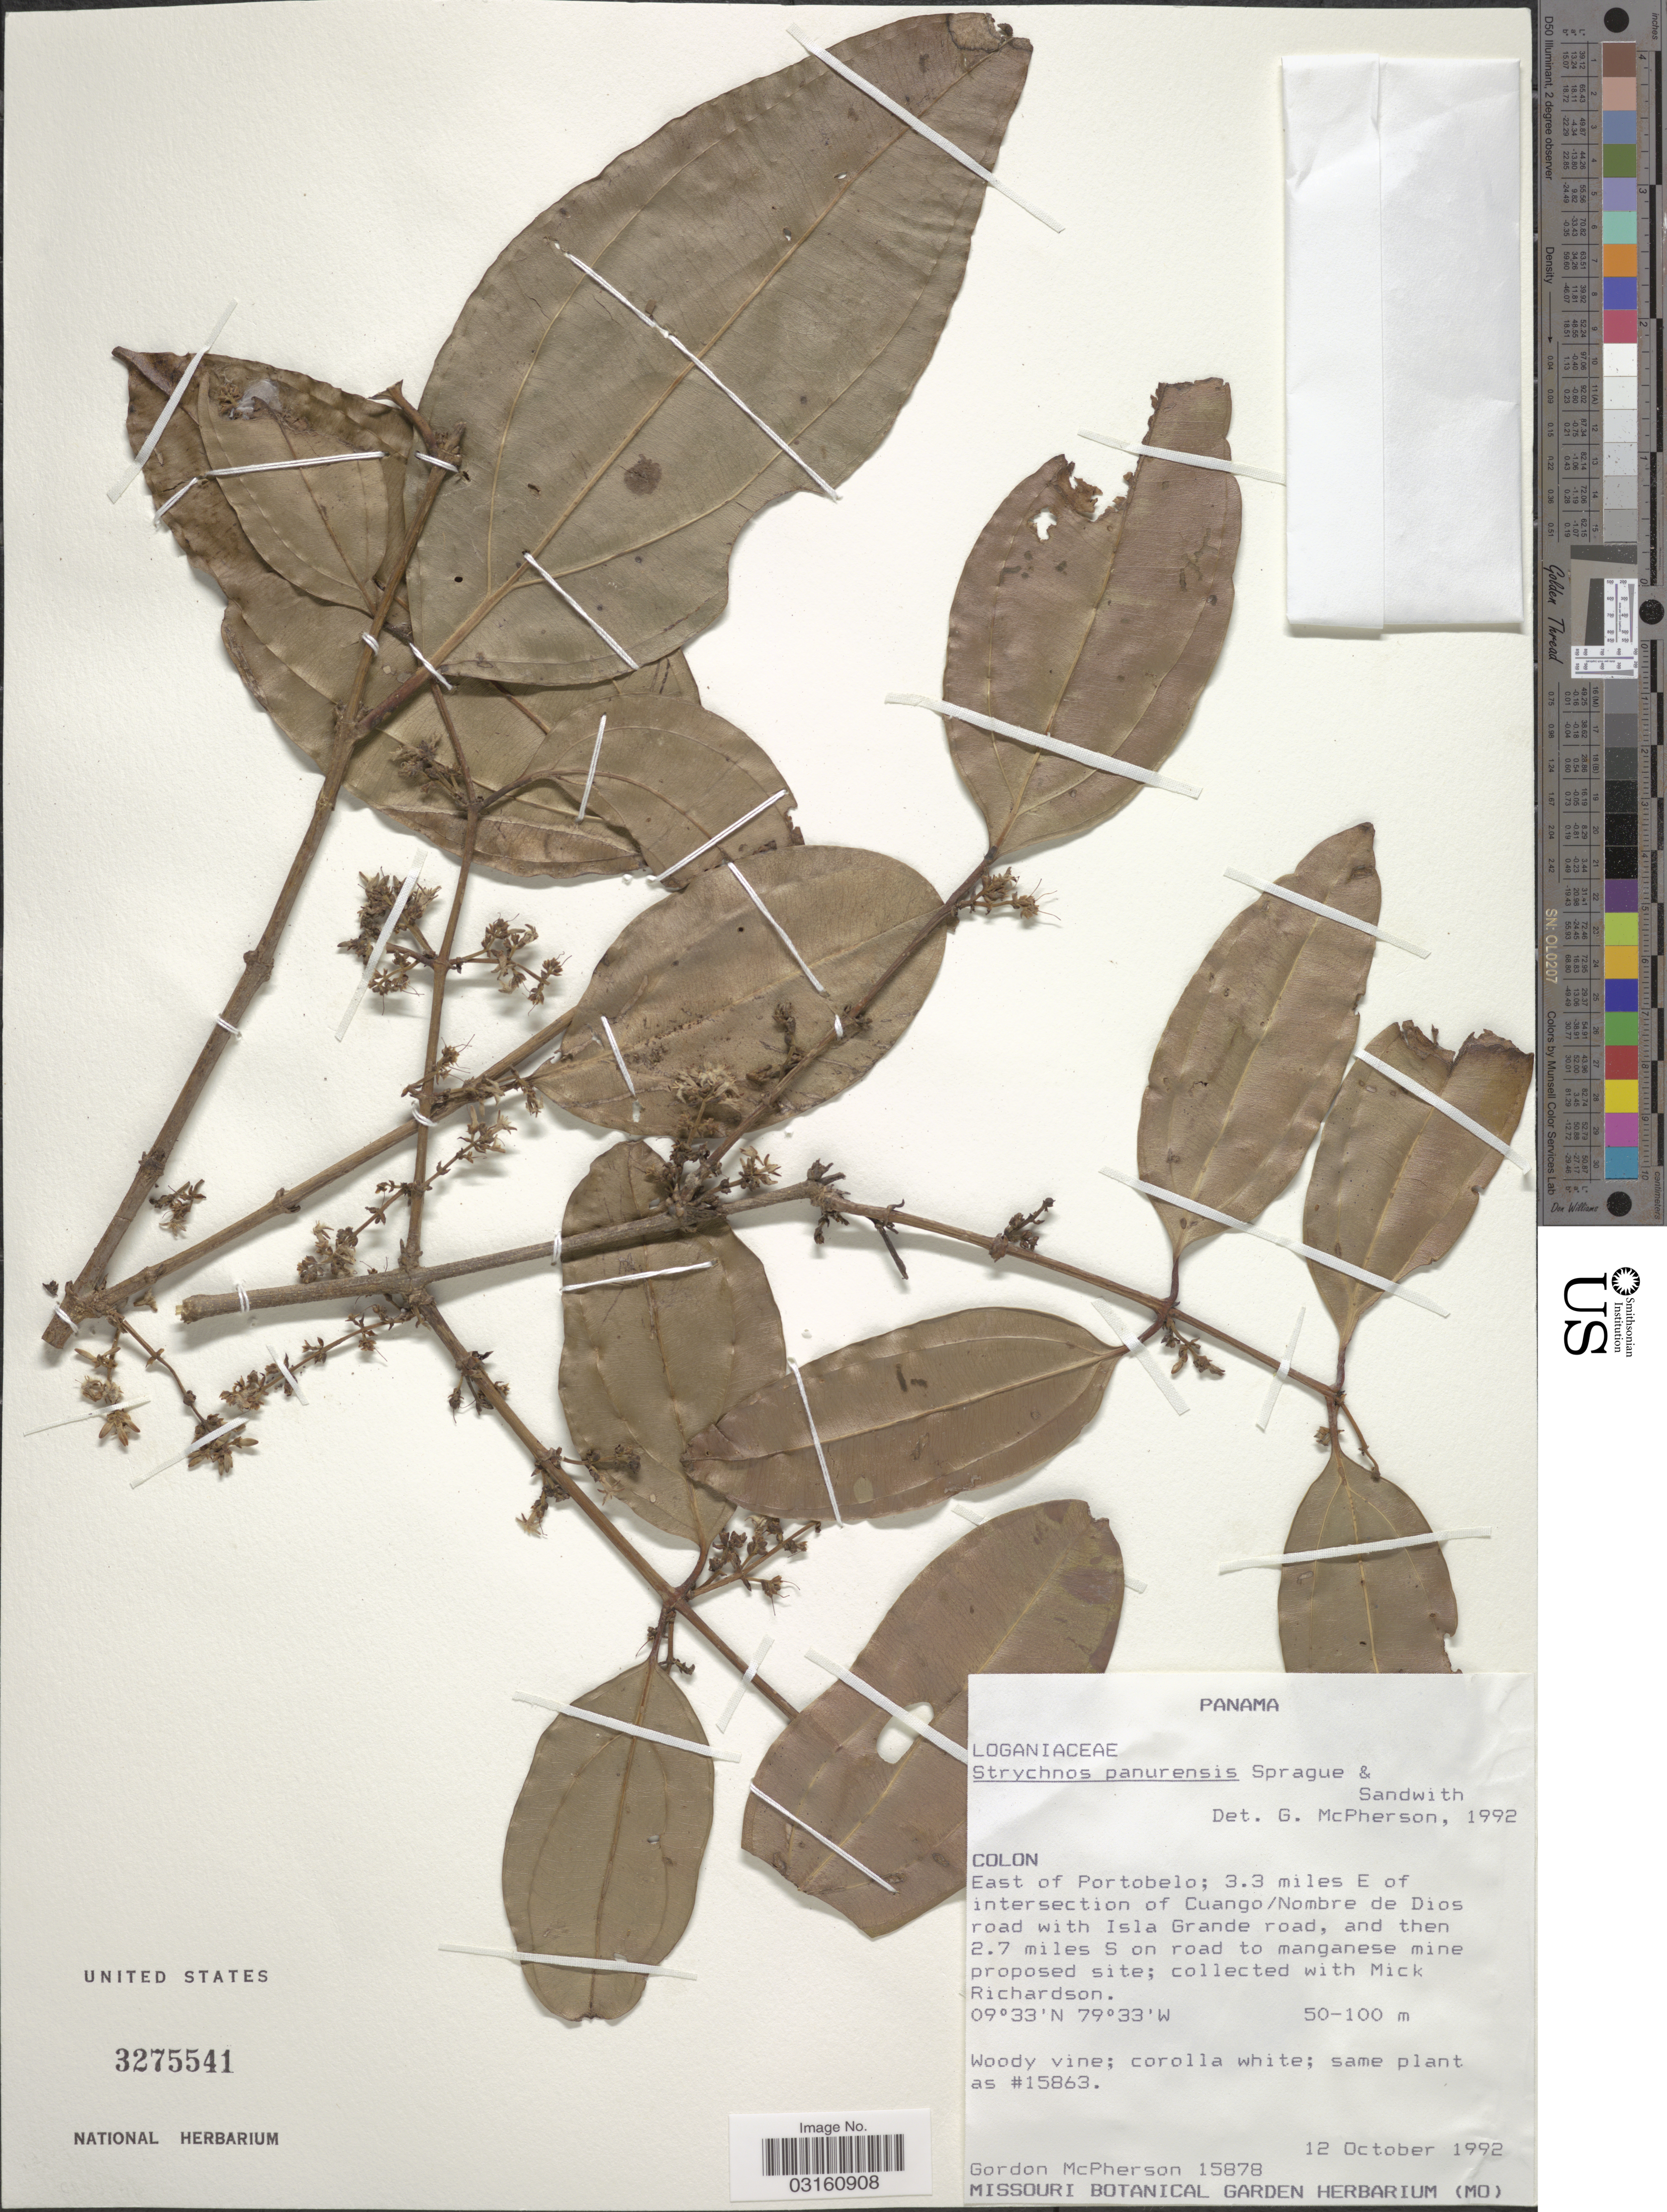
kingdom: Plantae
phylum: Tracheophyta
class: Magnoliopsida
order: Gentianales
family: Loganiaceae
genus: Strychnos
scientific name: Strychnos panurensis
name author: Sprague & Sandwith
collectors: G. D. McPherson & M. Richardson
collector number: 15878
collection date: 1992-10-12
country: Panama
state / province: Colón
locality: East of Portobelo; 3.3 miles E of intersection of Cuango/ Nombre de Dios road with Isla Grande road, and then 2.7 miles S on road to manganese mine proposed site.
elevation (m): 50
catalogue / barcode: US 3275541